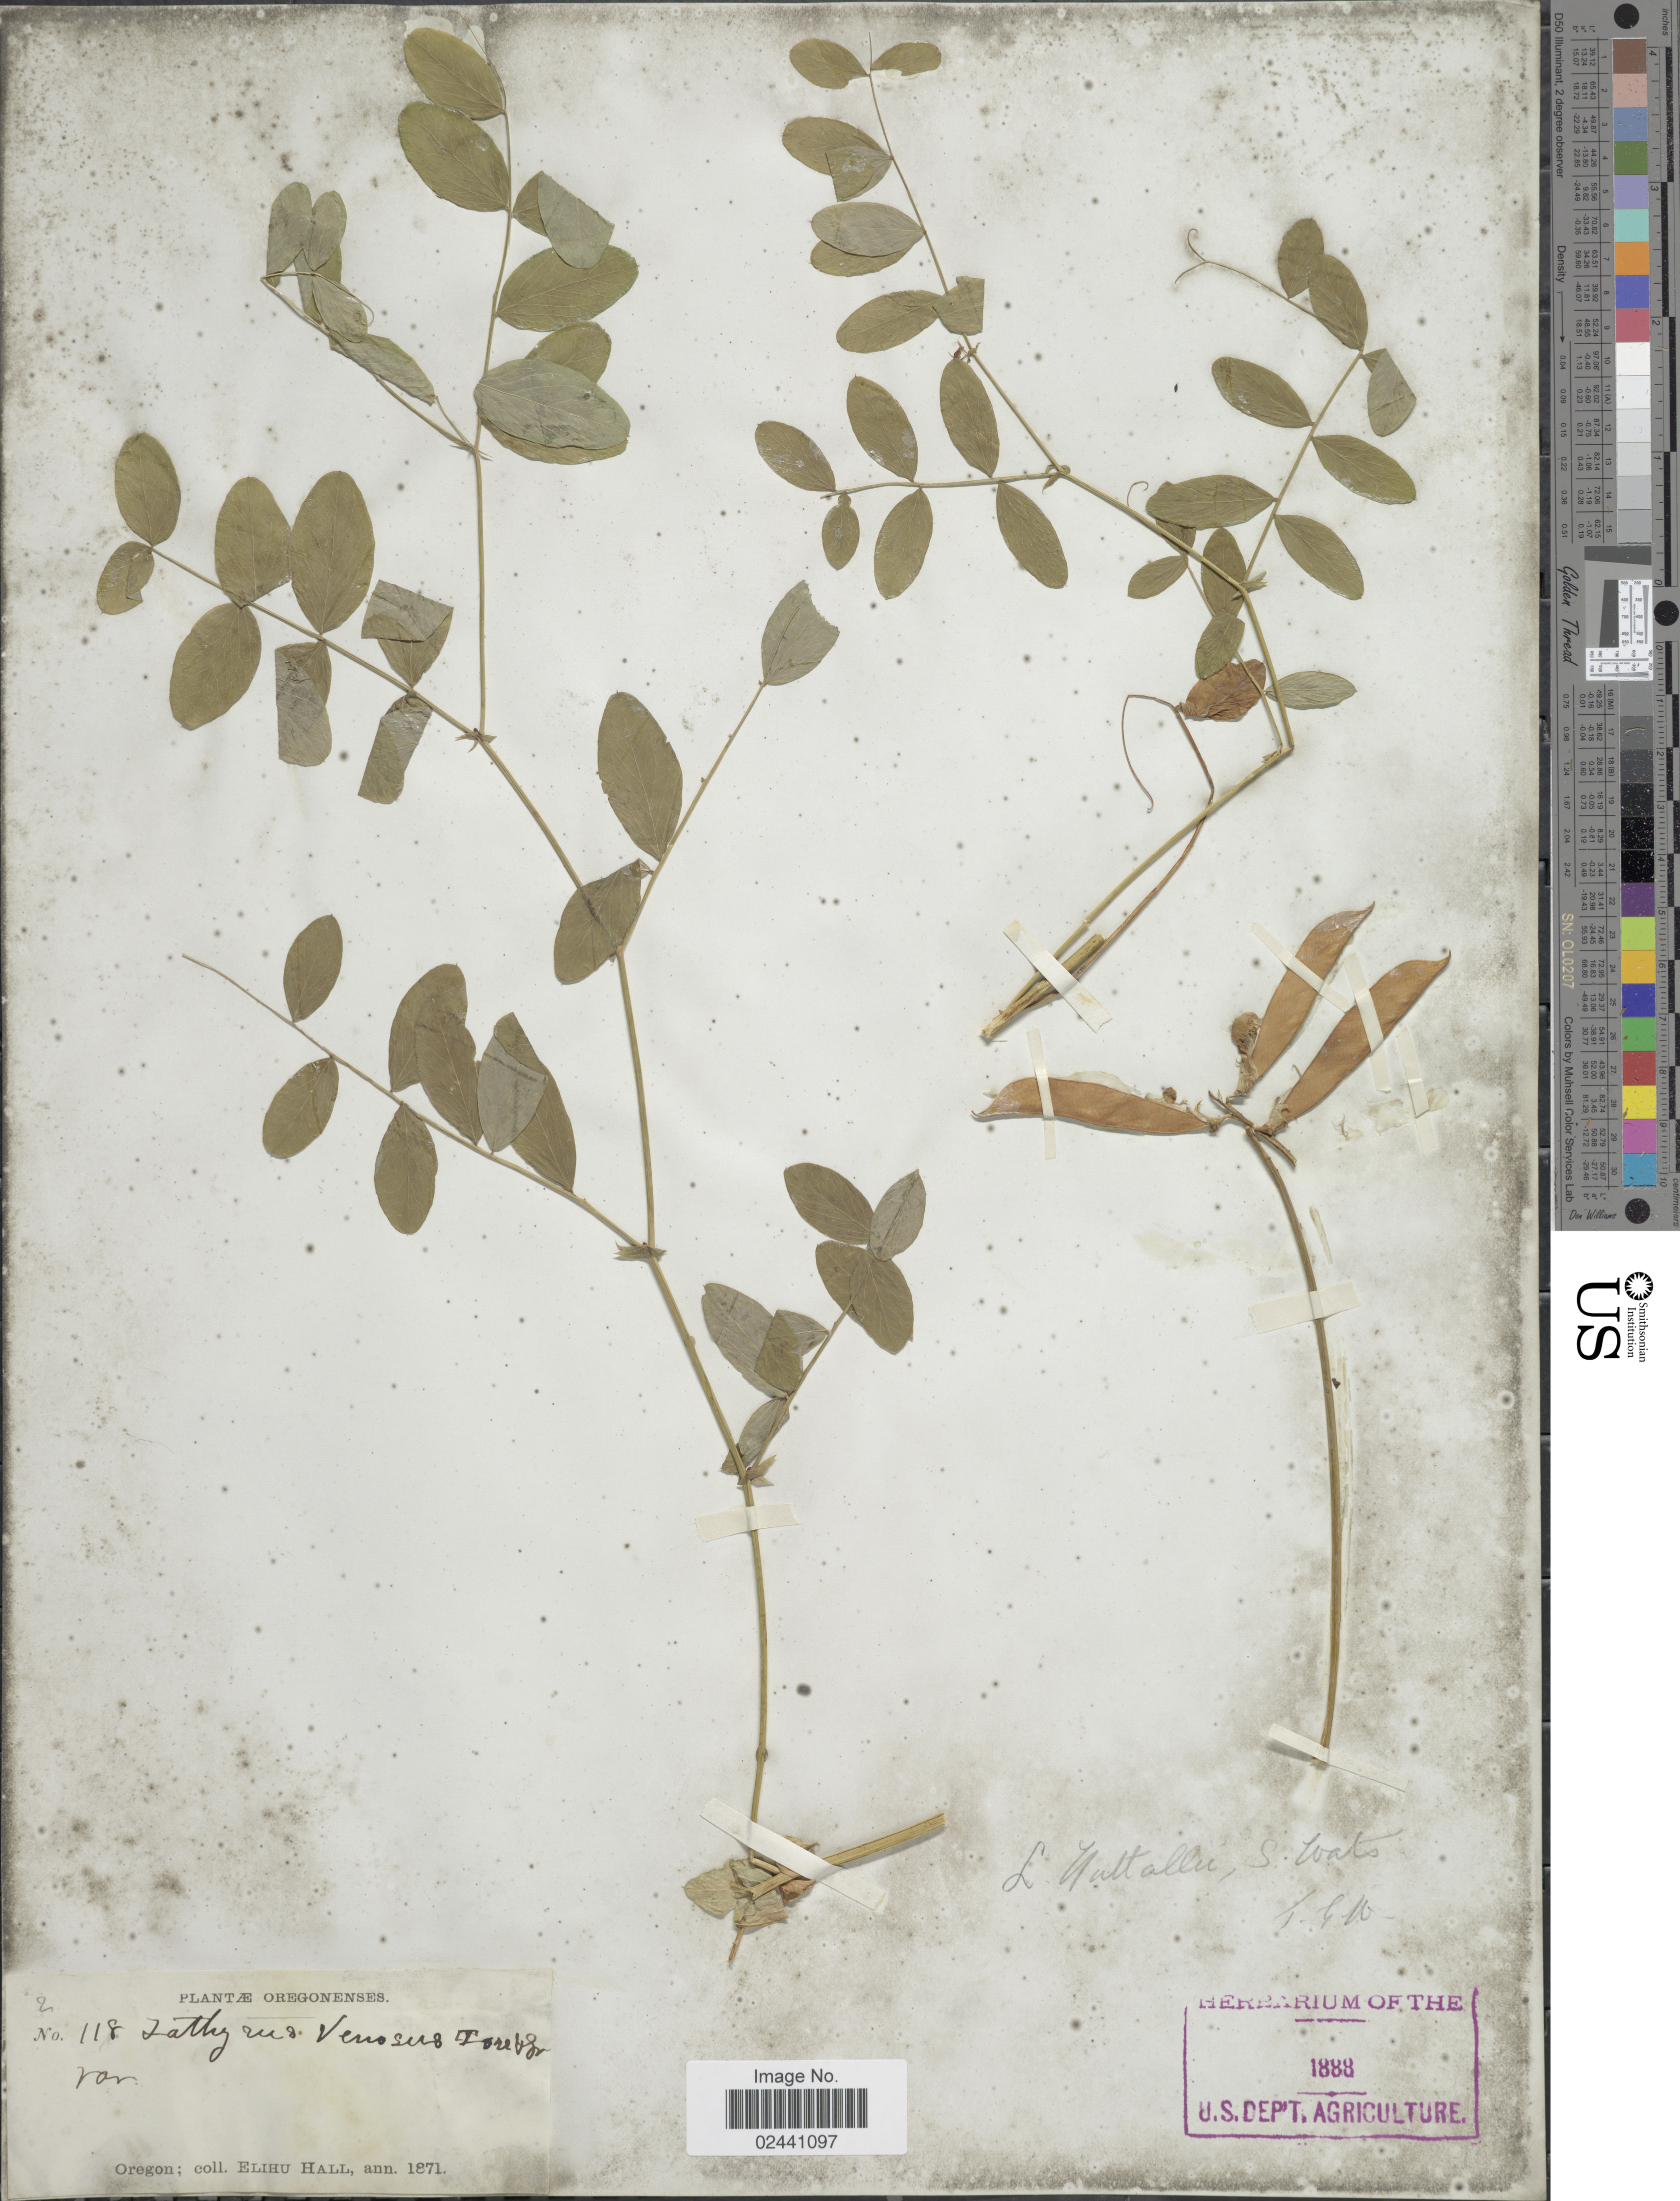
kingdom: Plantae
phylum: Tracheophyta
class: Magnoliopsida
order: Fabales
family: Fabaceae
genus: Lathyrus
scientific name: Lathyrus nuttallii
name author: S. Watson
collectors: E. Hall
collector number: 118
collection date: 1871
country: United States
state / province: Oregon